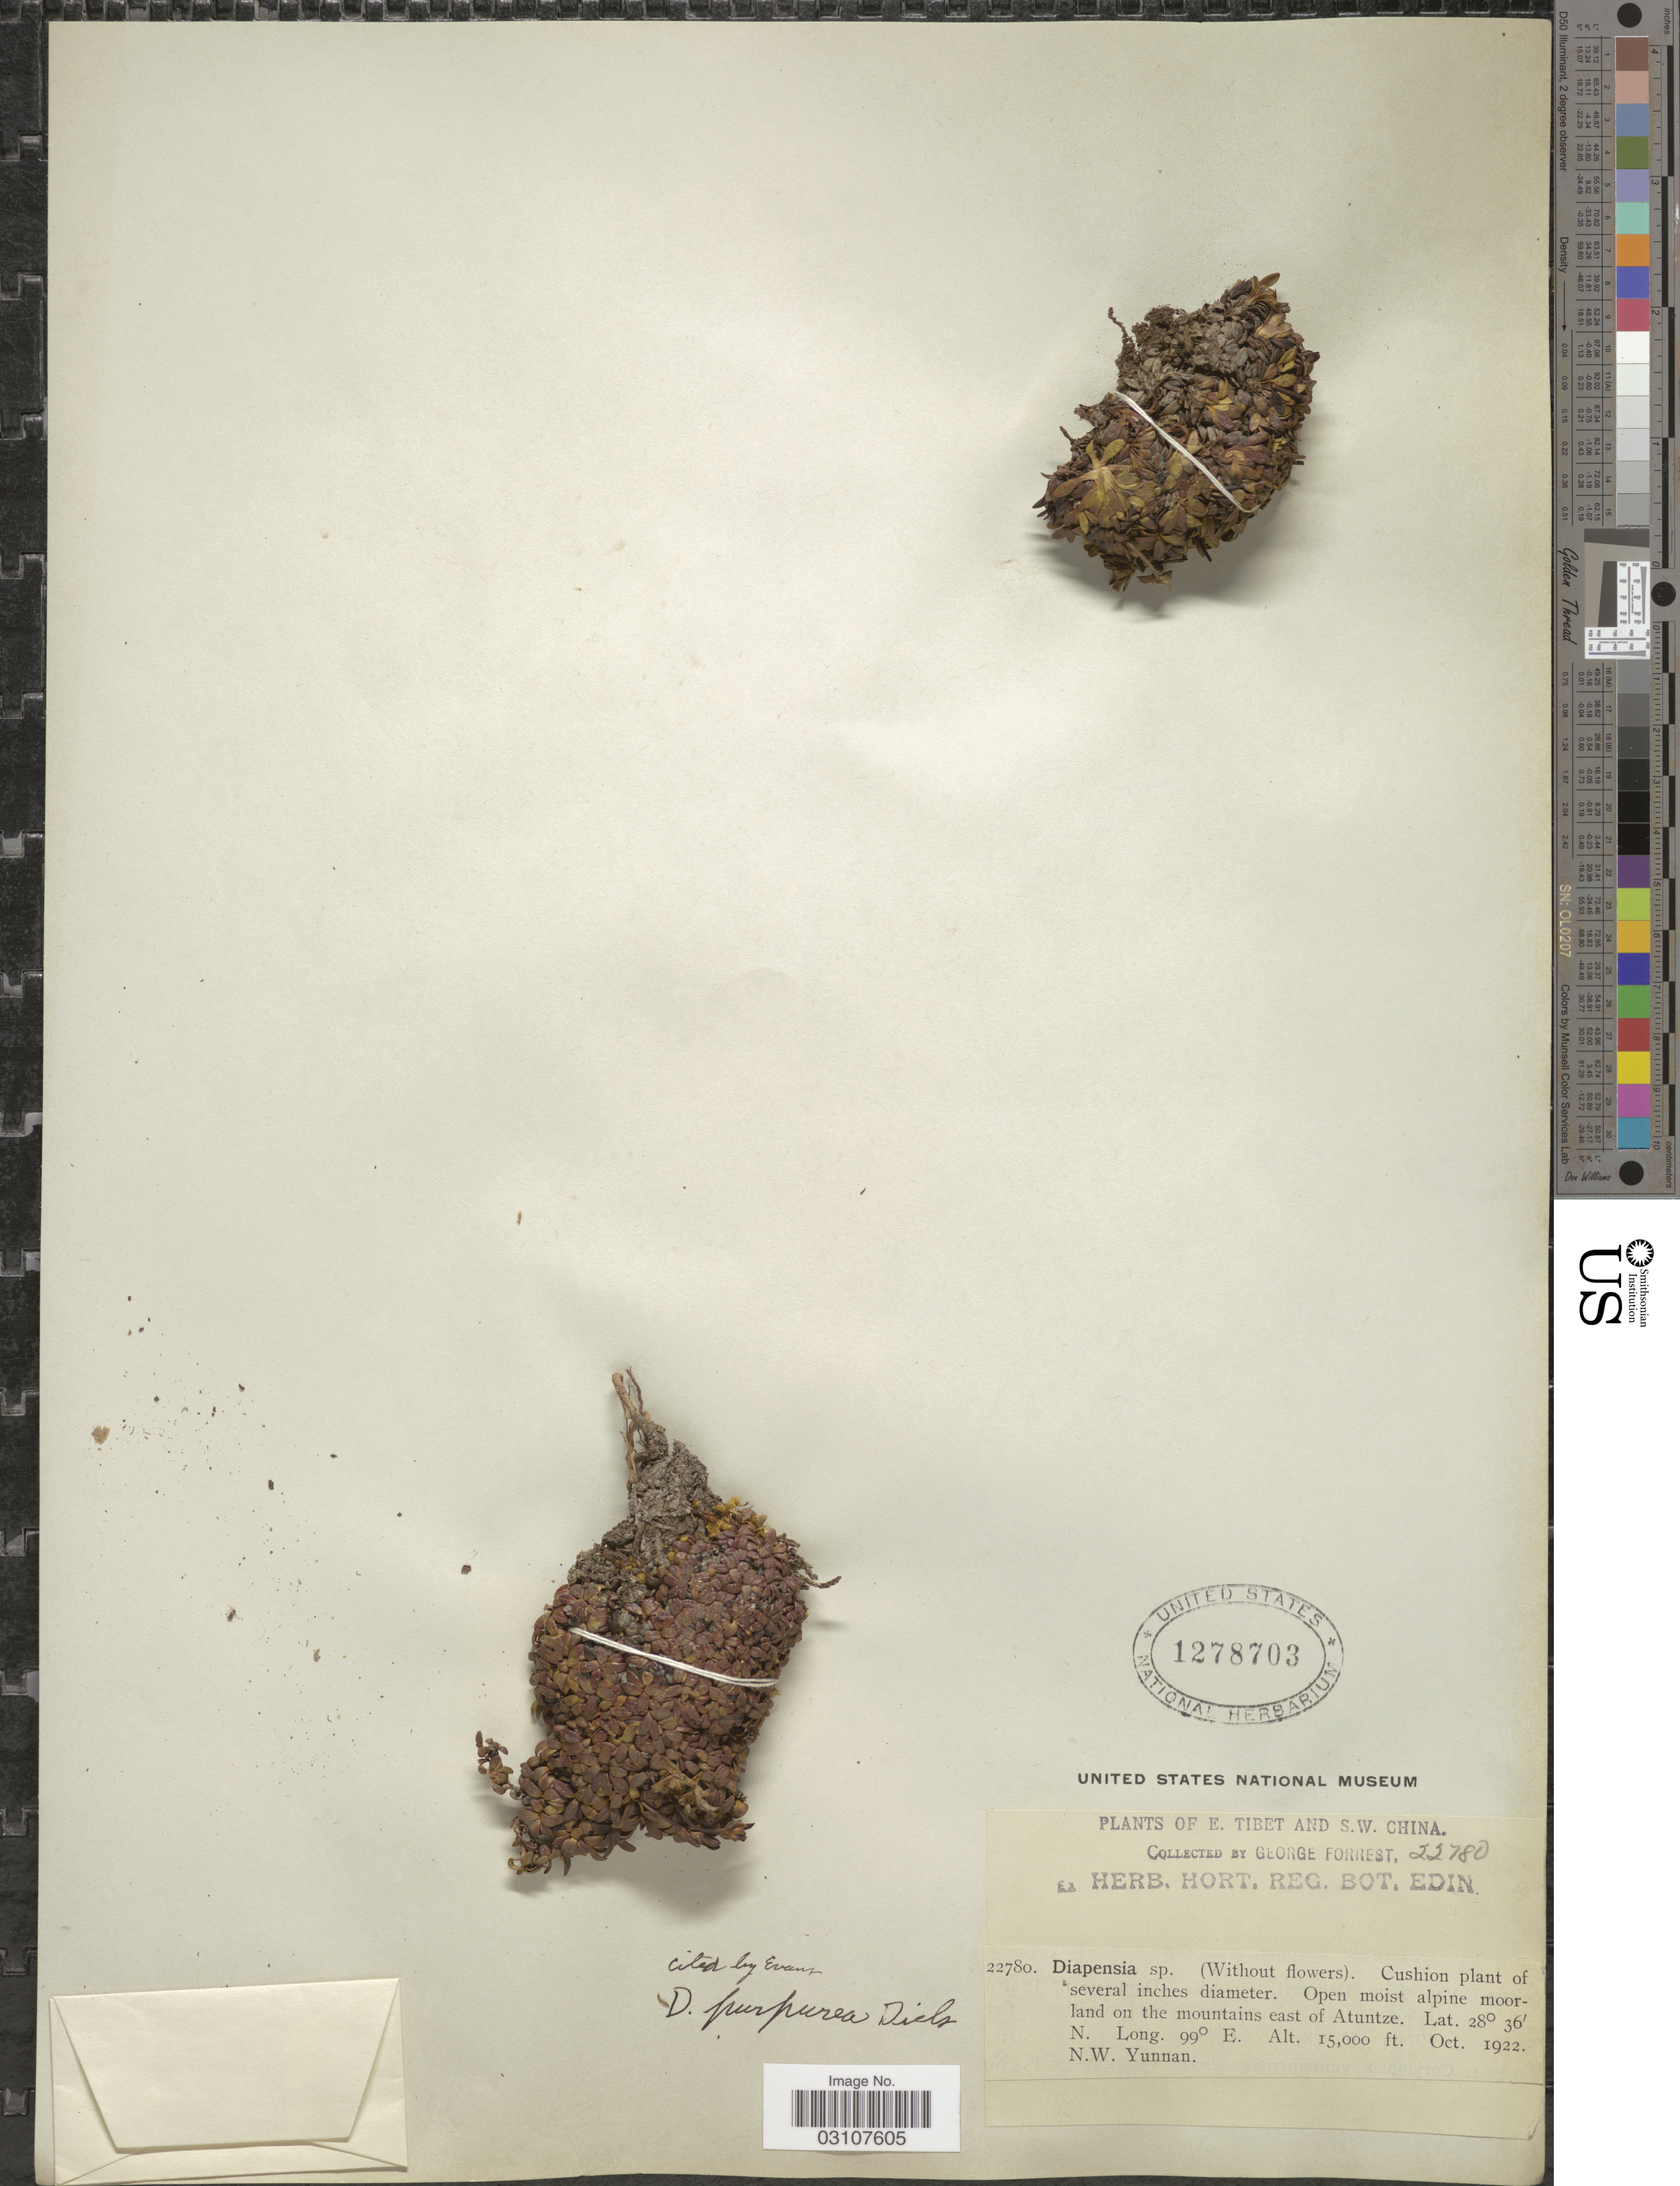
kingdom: Plantae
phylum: Tracheophyta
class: Magnoliopsida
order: Ericales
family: Diapensiaceae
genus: Diapensia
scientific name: Diapensia purpurea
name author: Diels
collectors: G. Forrest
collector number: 22780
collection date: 1922-10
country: China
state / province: Yunnan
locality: E. Tibet and S.W. China. Open moist alpine moorland on the mountains east of Atuntze. N.W. Yunnan.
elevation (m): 4572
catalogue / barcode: US 1278703